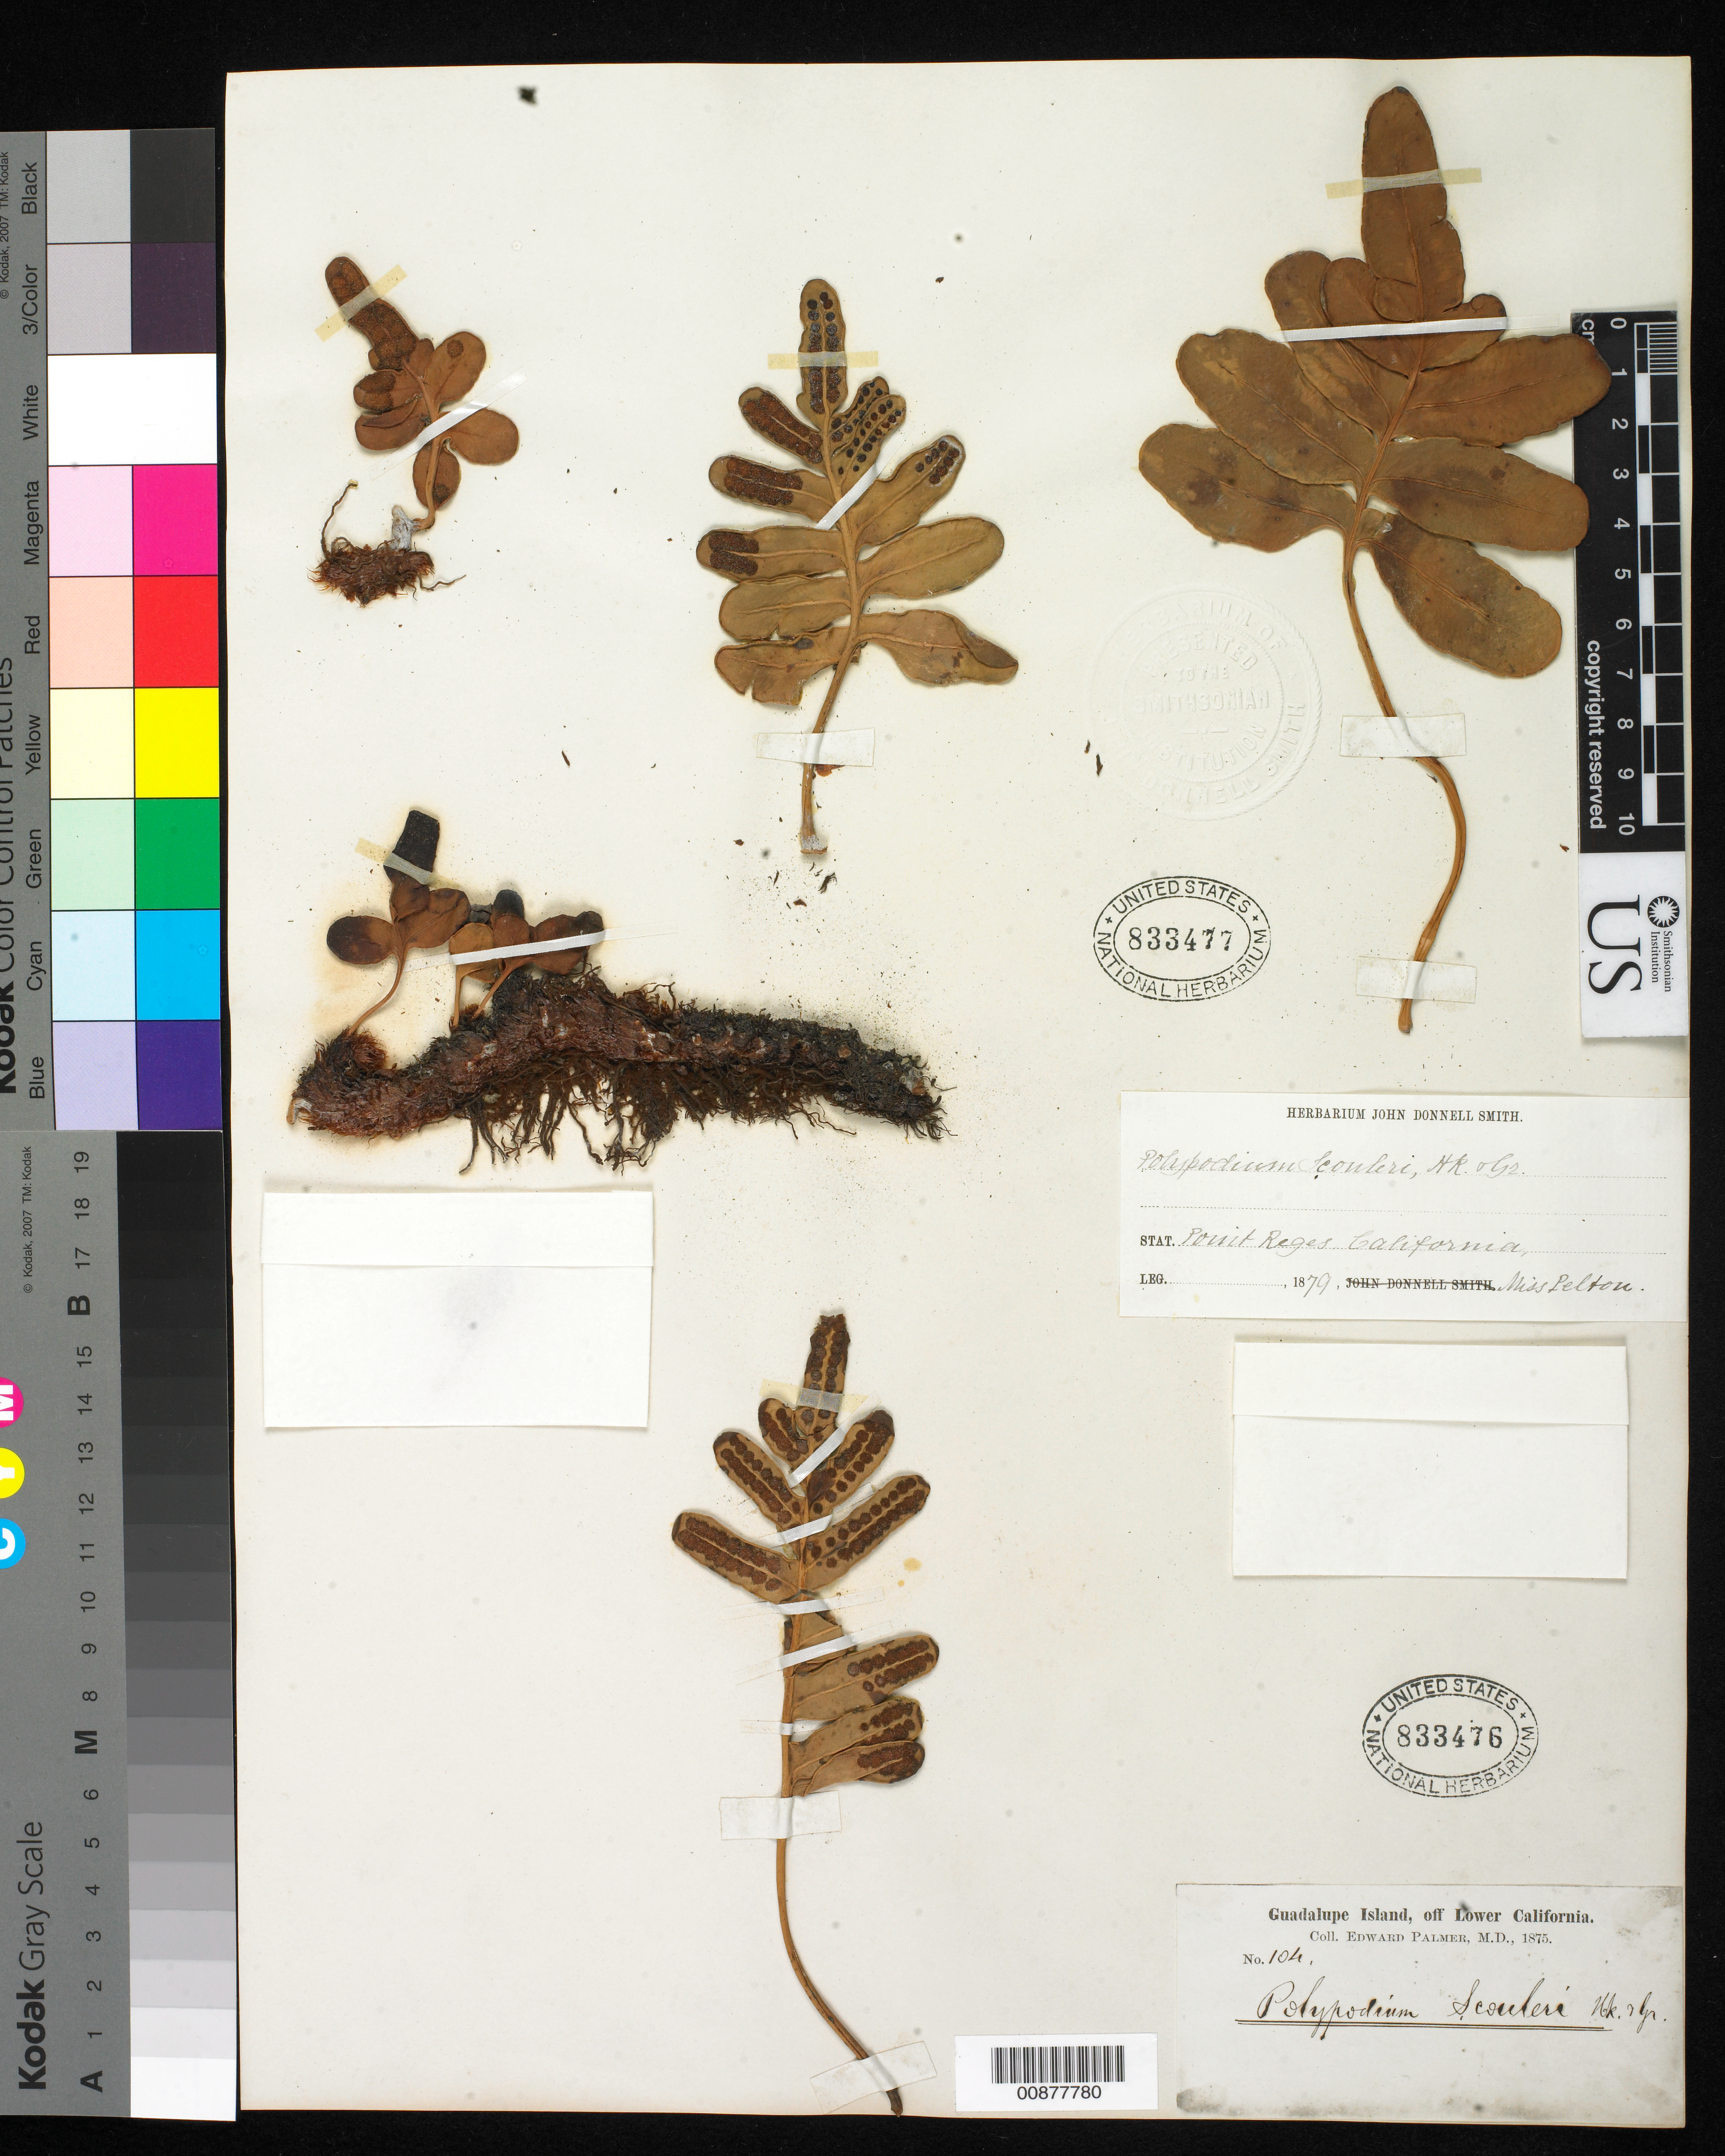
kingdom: Plantae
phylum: Tracheophyta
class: Polypodiopsida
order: Polypodiales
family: Polypodiaceae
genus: Polypodium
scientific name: Polypodium scouleri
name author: Hook. & Grev.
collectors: ex Herb. John Donnell Smith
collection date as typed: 1879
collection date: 1879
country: United States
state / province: California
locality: Point Reges, California.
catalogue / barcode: US 833477-2